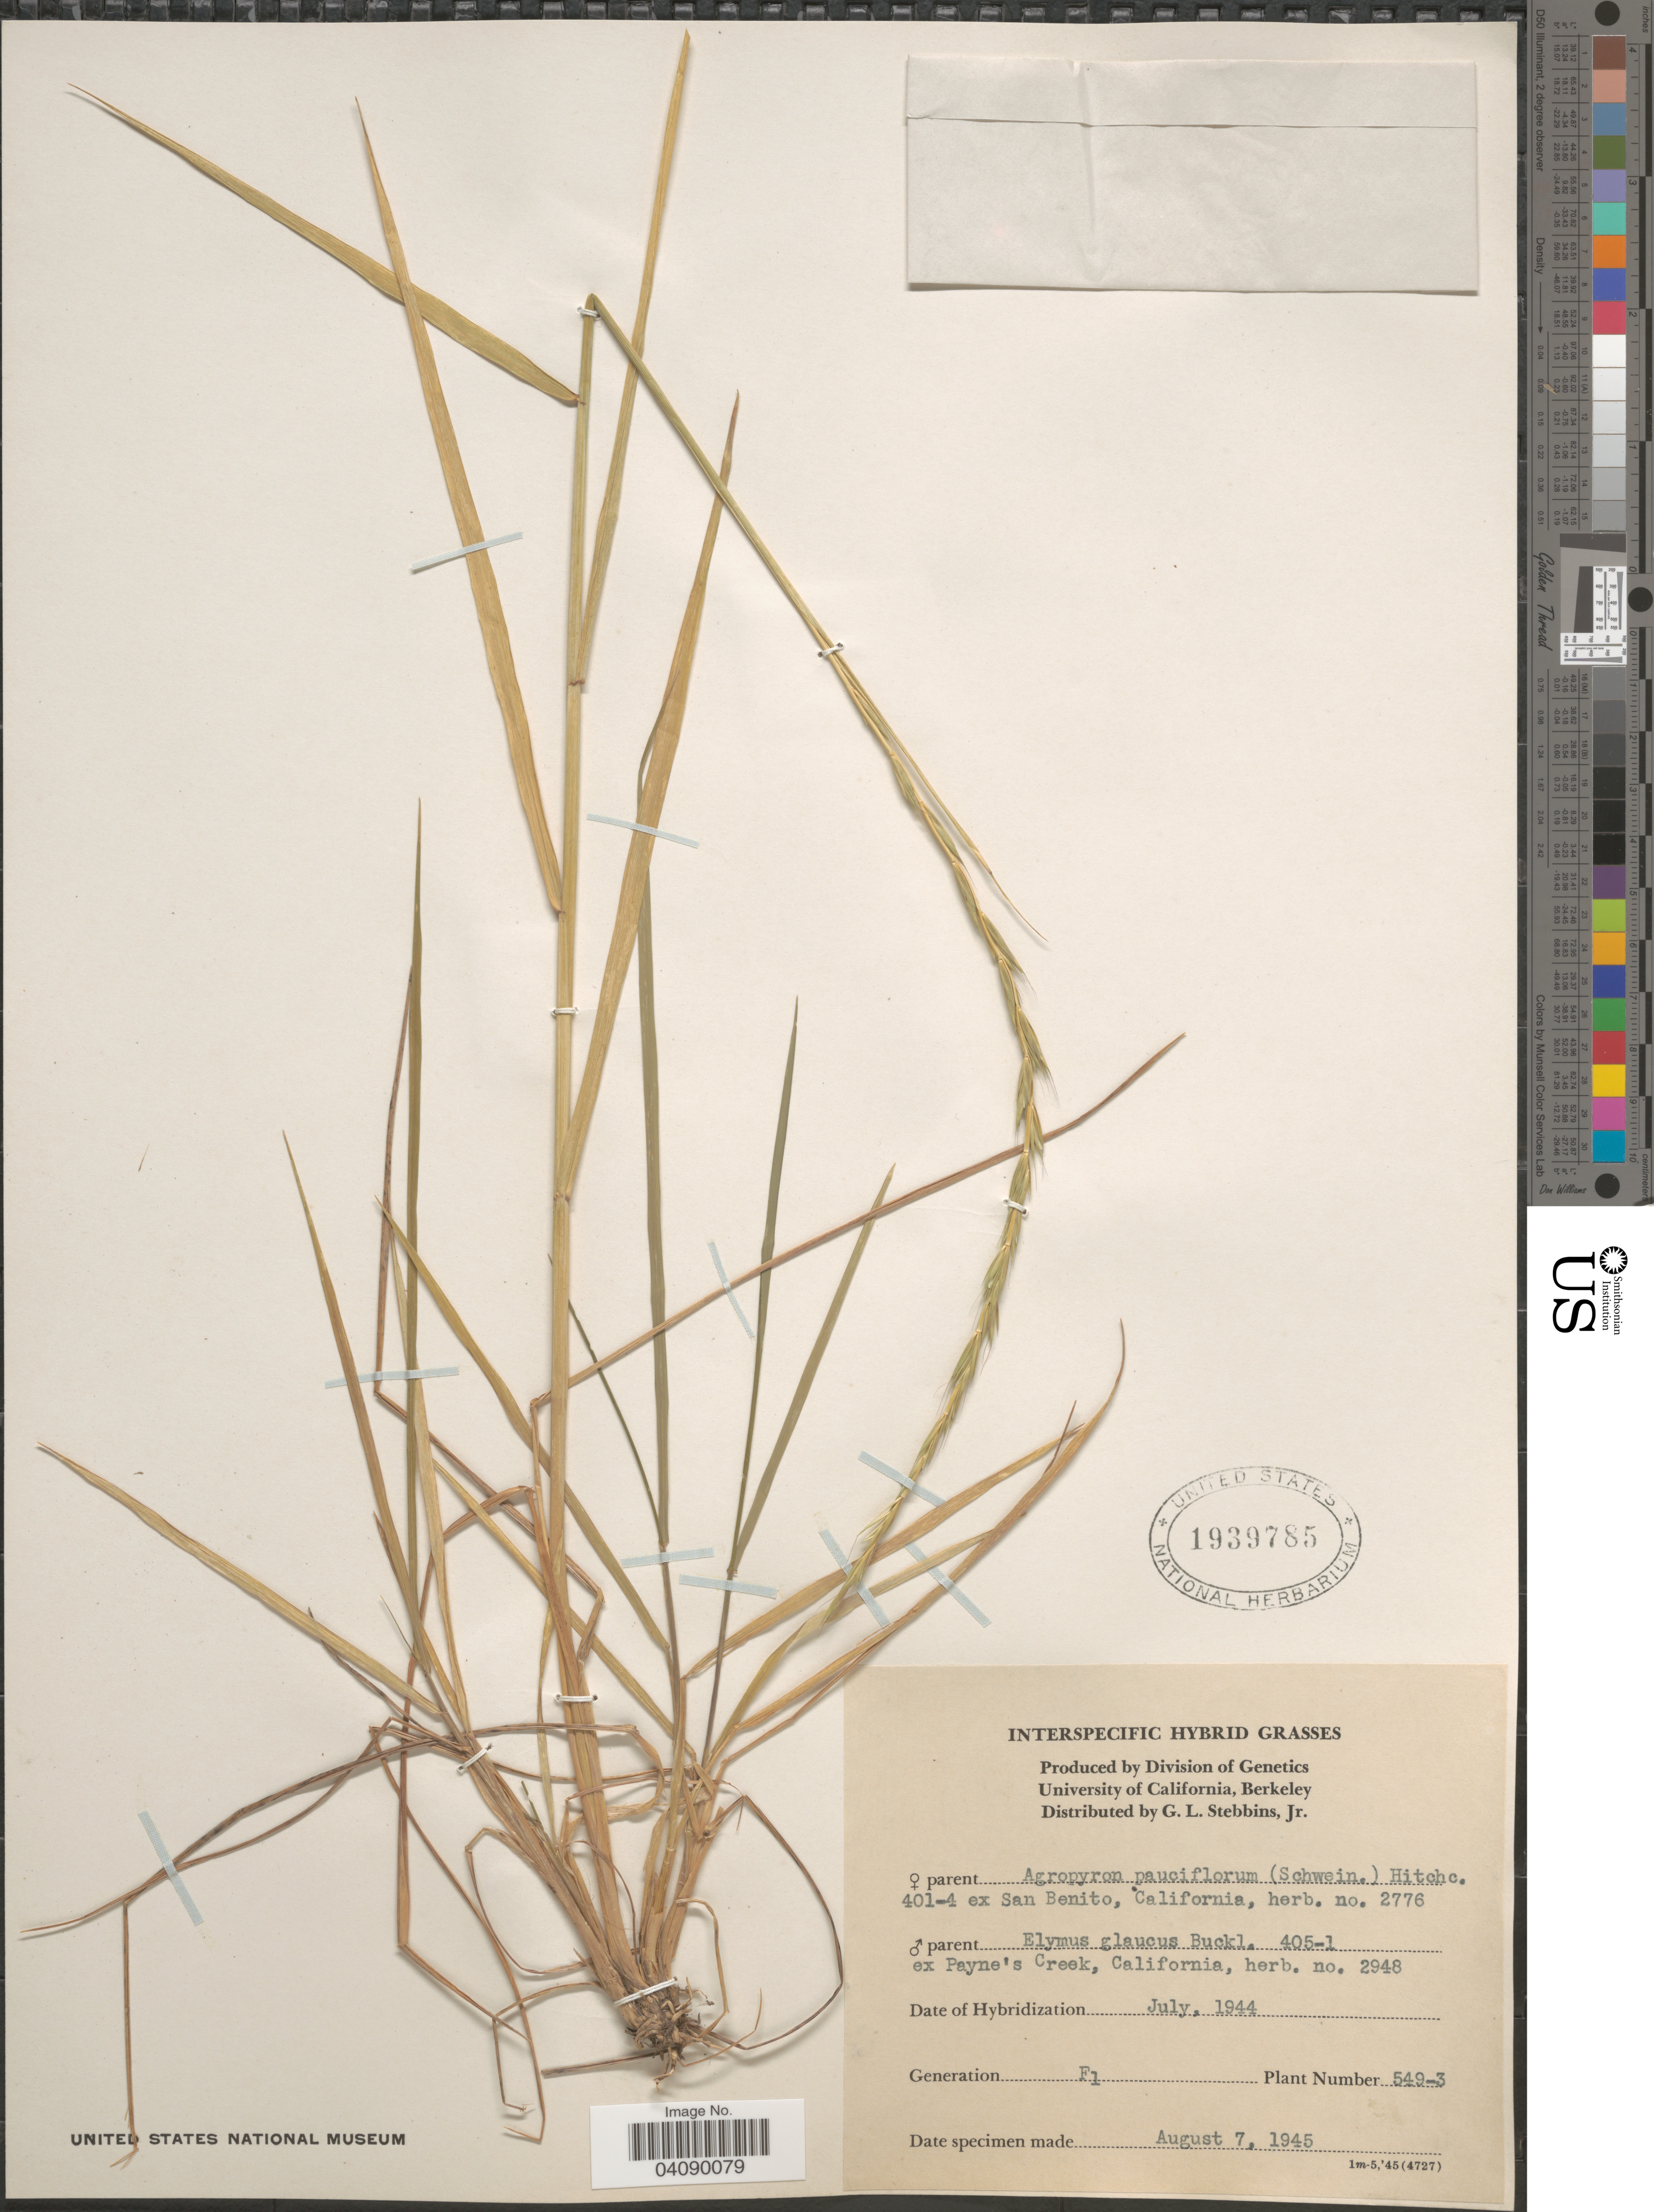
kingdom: Plantae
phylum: Tracheophyta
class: Liliopsida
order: Poales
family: Poaceae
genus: Agroelymus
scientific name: x Agroelymus sp.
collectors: G. L. Stebbins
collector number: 549-3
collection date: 1945-08-07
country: United States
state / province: California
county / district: Alameda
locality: University of California, Berkeley.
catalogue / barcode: US 1939785